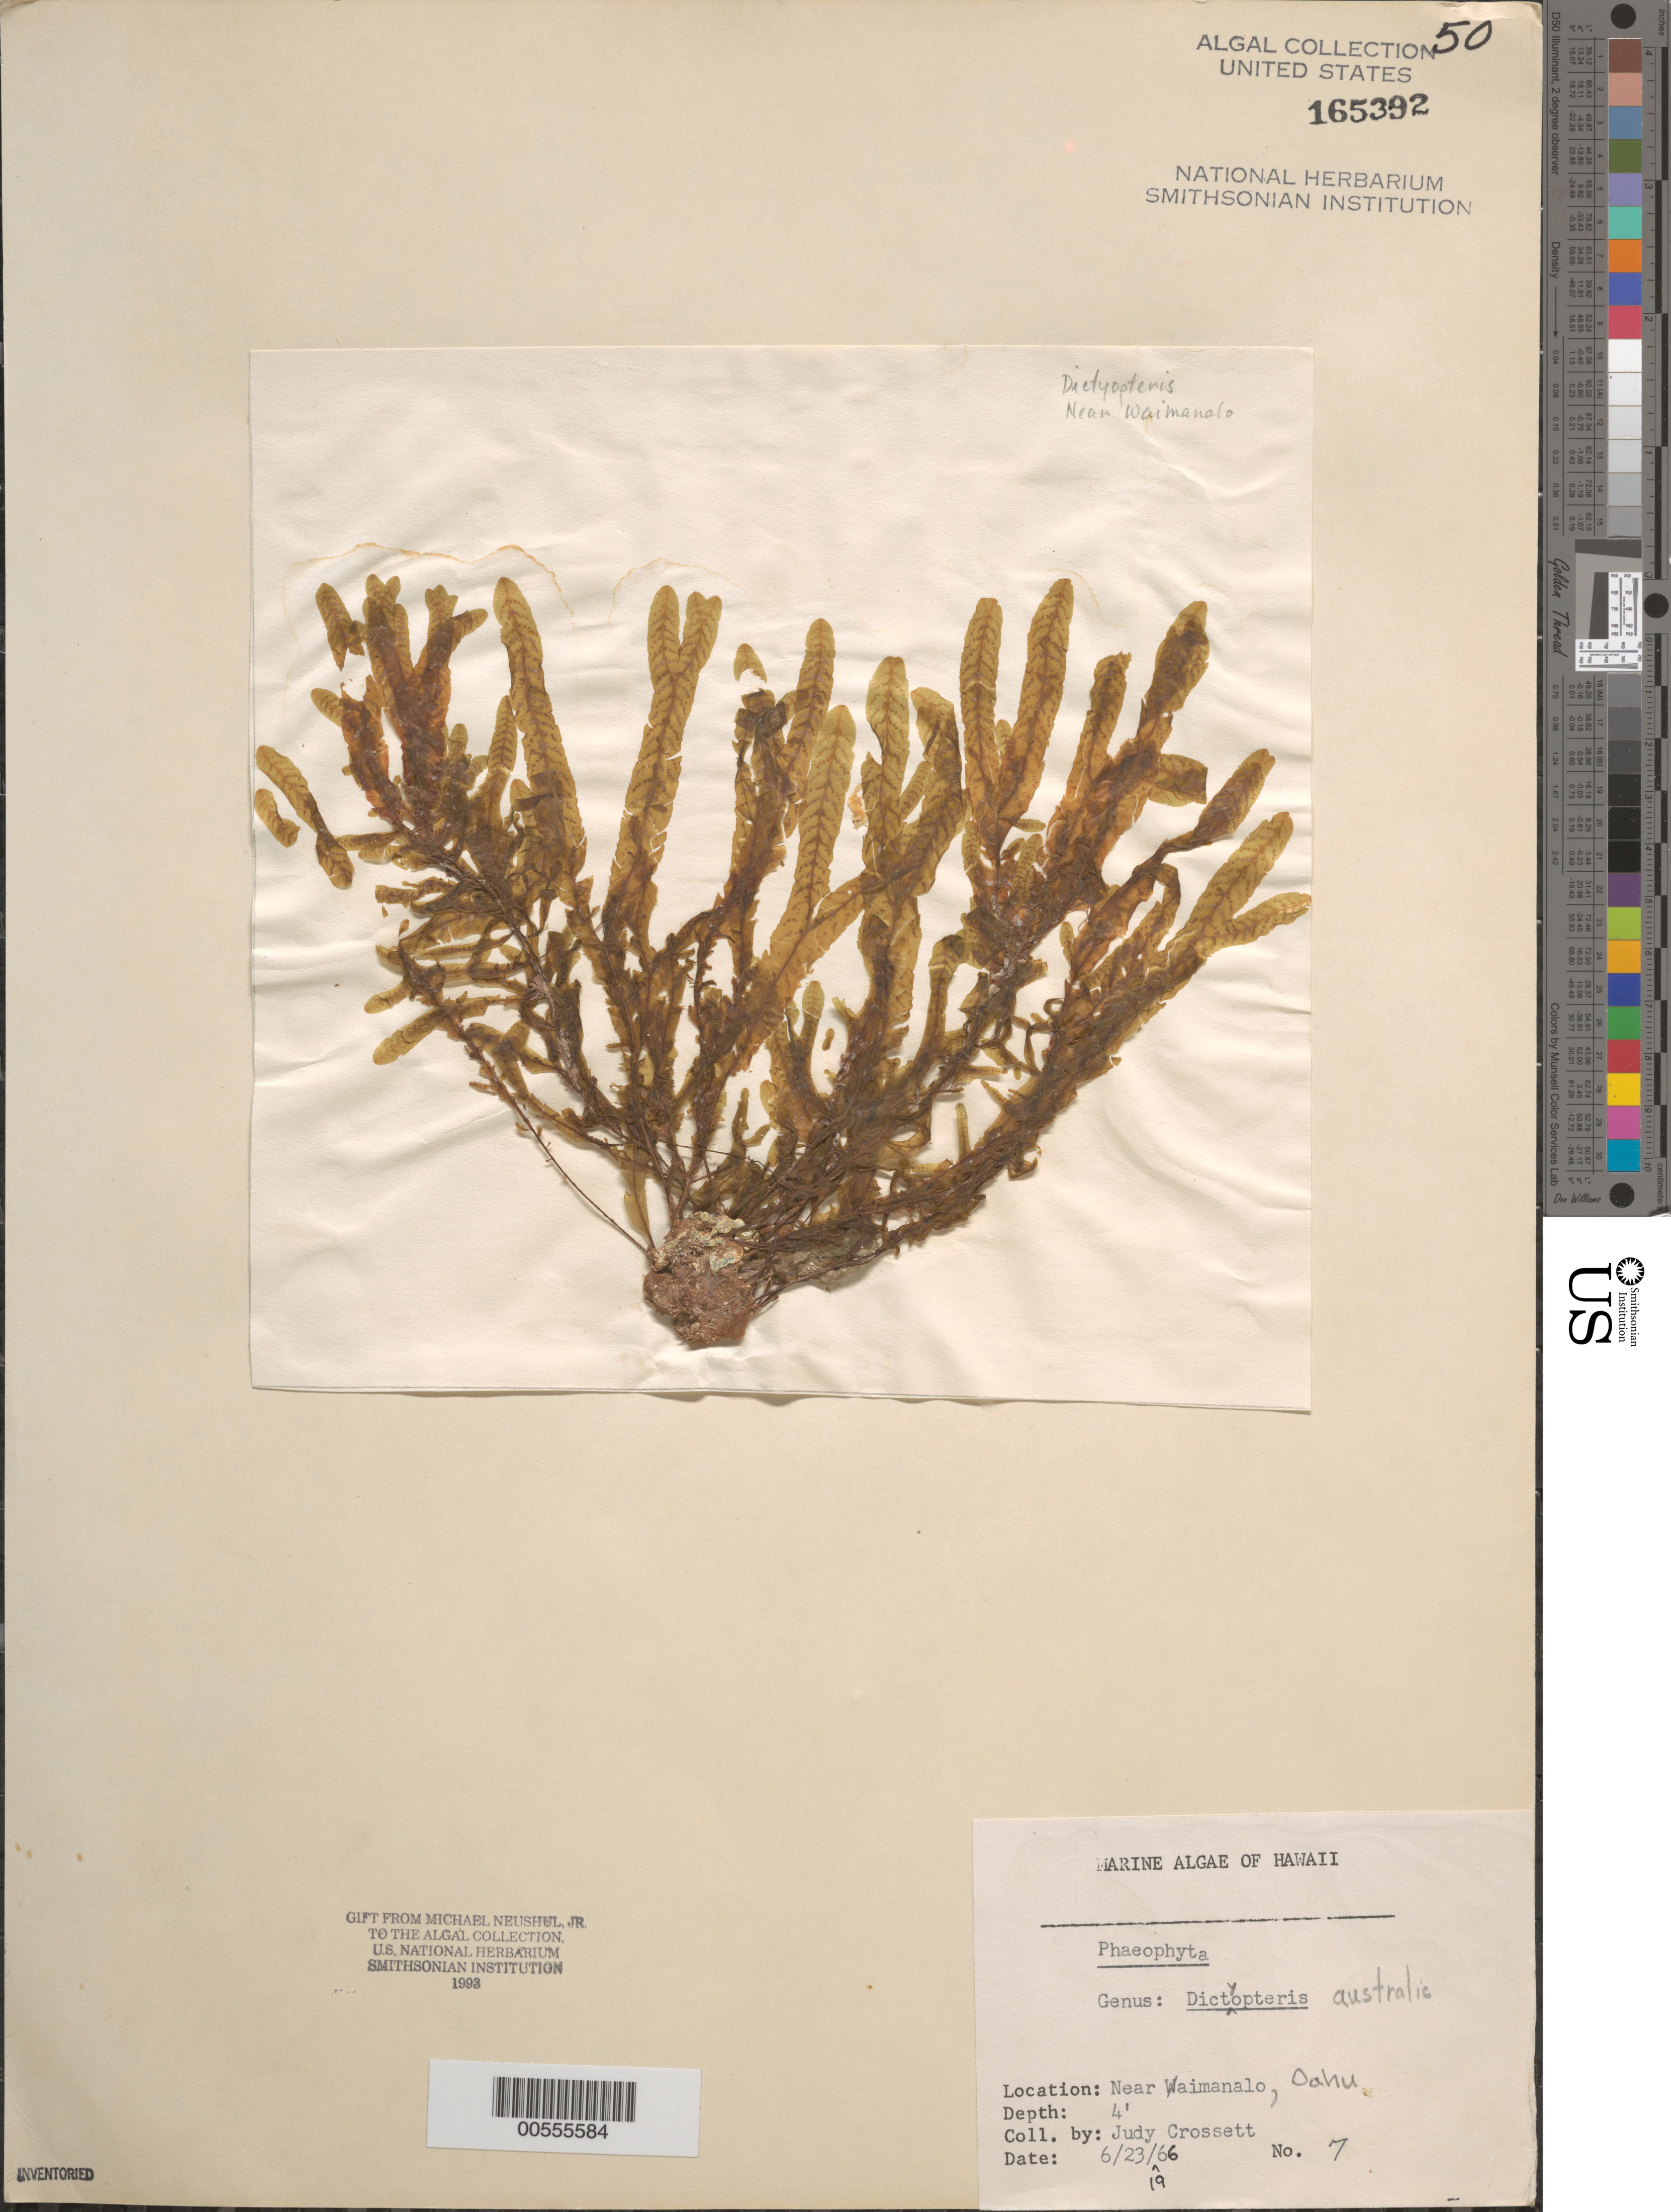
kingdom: Chromista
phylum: Ochrophyta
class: Phaeophyceae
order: Dictyotales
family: Dictyotaceae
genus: Dictyopteris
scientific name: Dictyopteris australis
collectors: J. Crossett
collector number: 7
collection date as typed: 23 Jun 1966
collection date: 1966-06-23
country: United States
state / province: Hawaii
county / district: Honolulu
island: Oahu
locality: Near Waimanalo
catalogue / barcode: US 165392